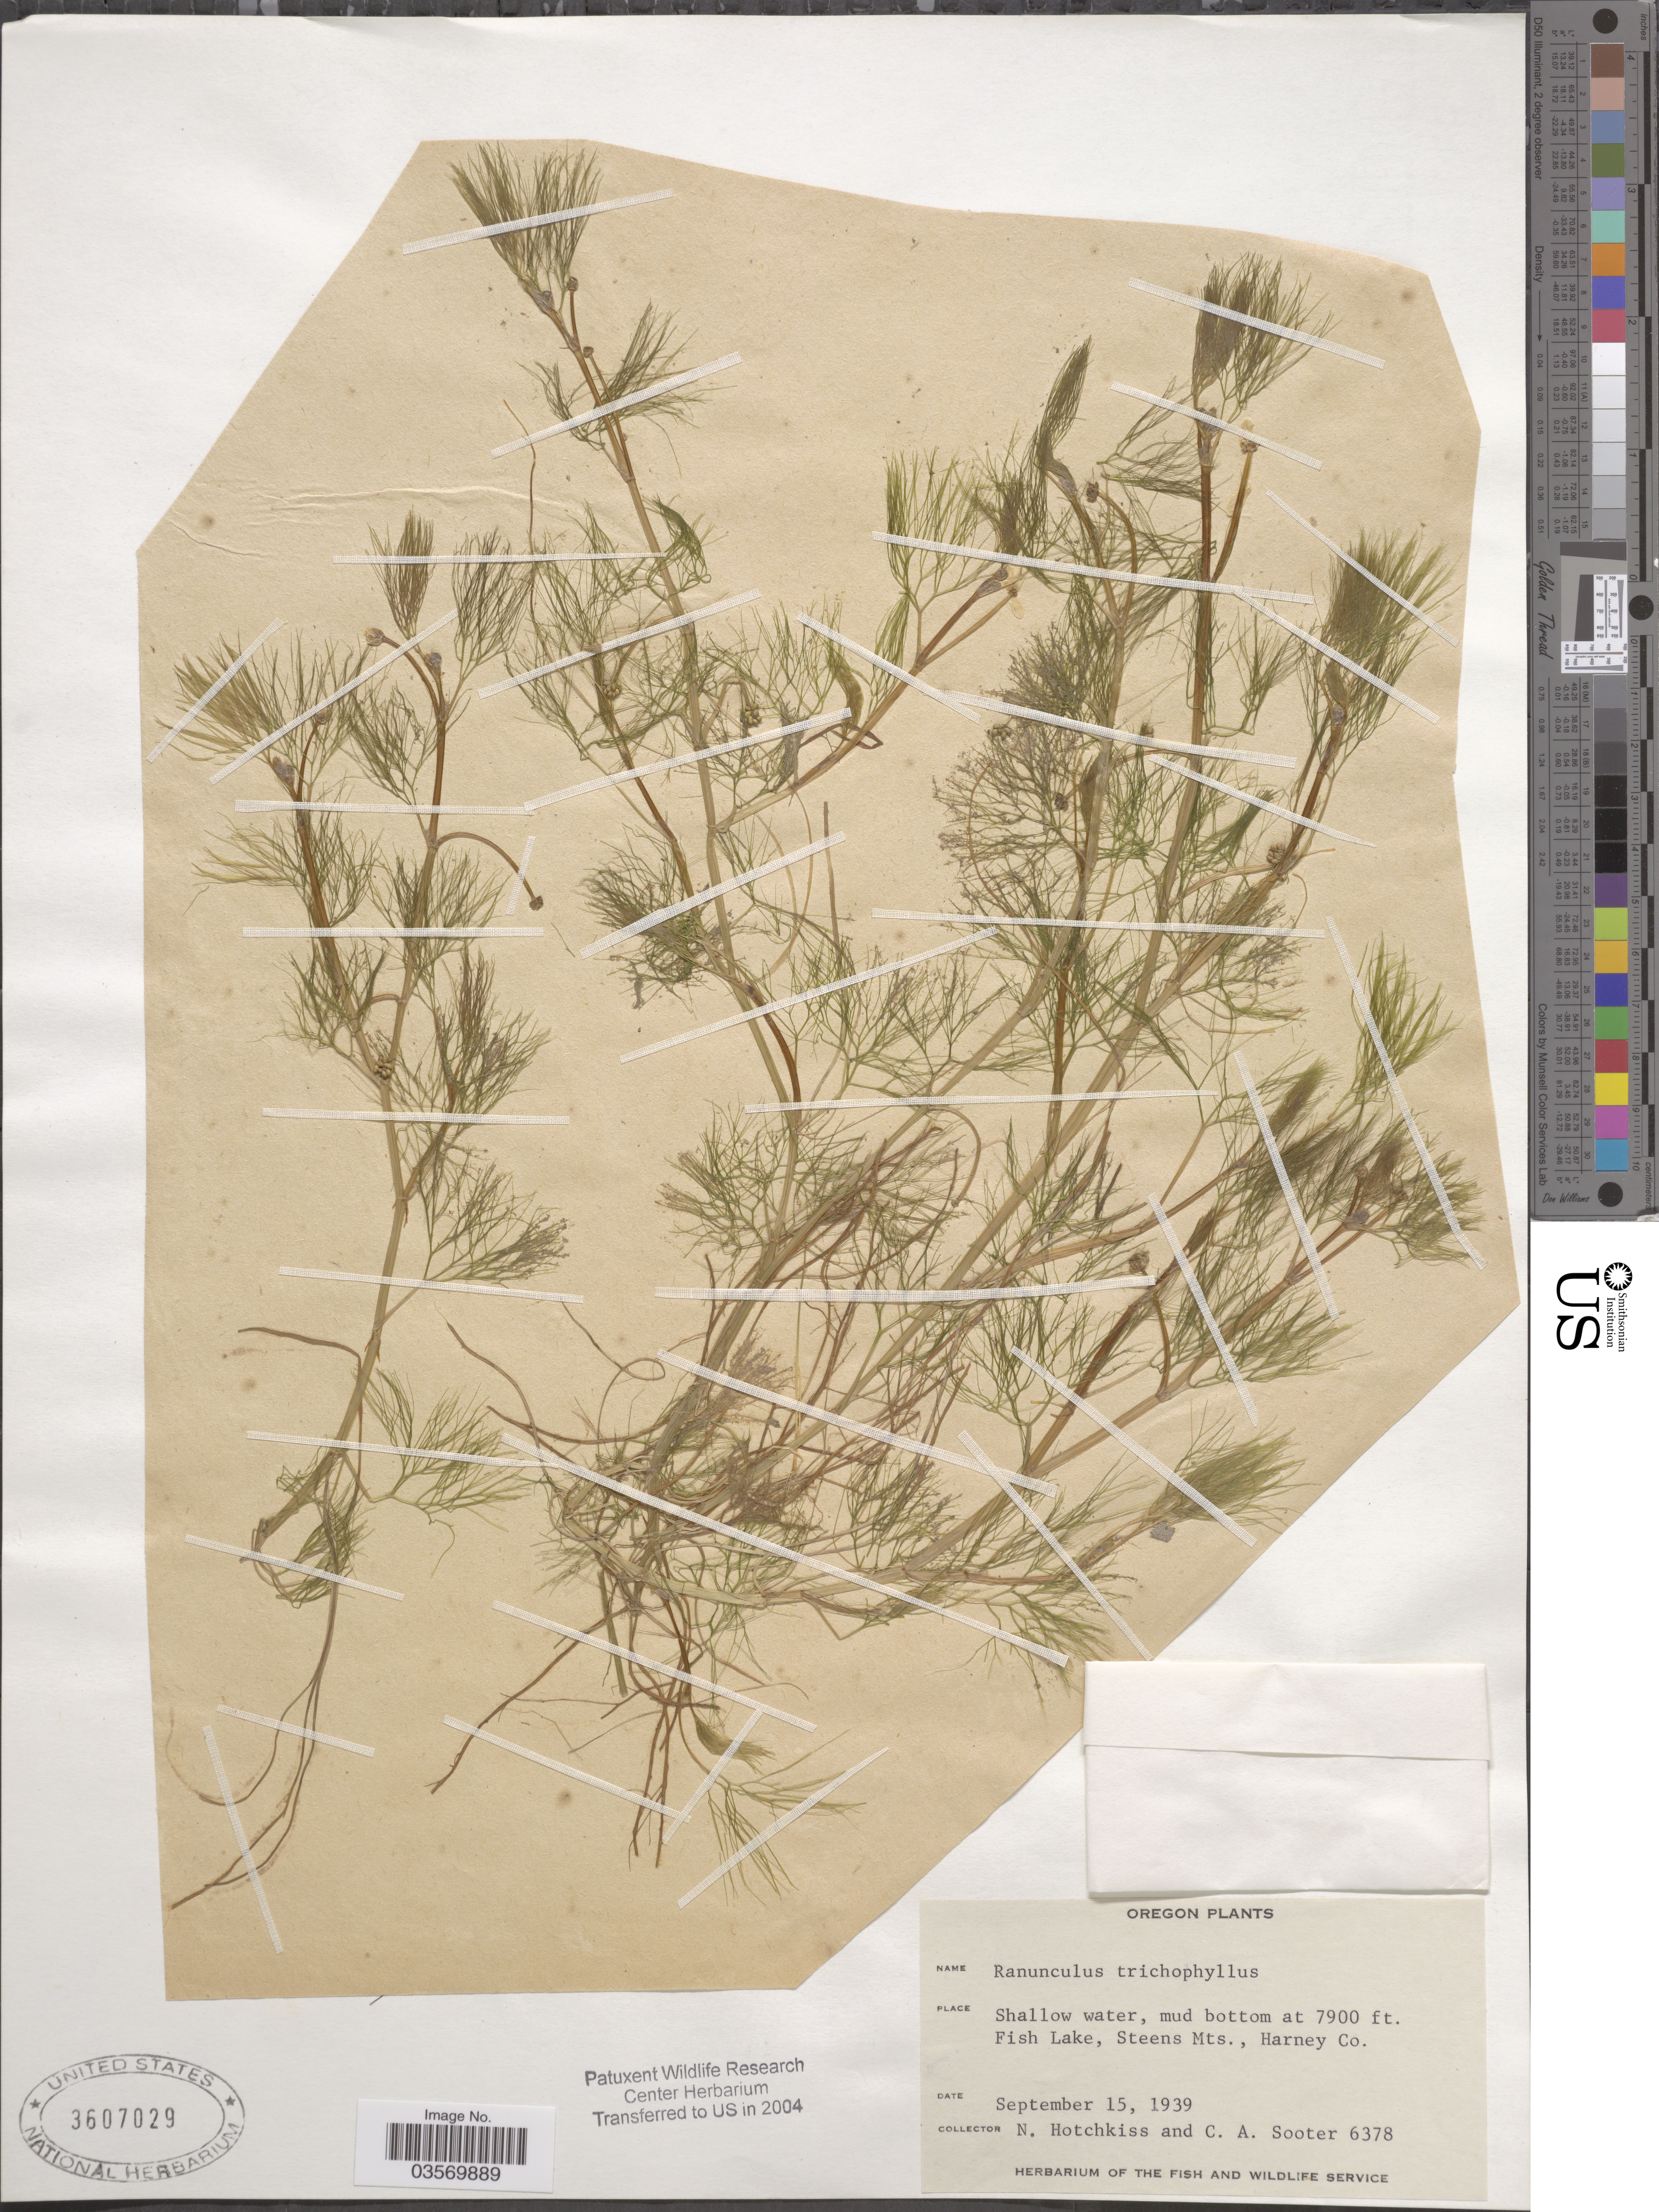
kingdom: Plantae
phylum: Tracheophyta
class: Magnoliopsida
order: Ranunculales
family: Ranunculaceae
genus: Ranunculus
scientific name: Ranunculus trichophyllus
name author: Chaix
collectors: N. Hotchkiss & C. Sooter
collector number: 6378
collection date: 1939-09-15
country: United States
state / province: Oregon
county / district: Harney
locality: Fish Lake, Steens Mts., Harney Co.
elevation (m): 2408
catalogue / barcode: US 3607029